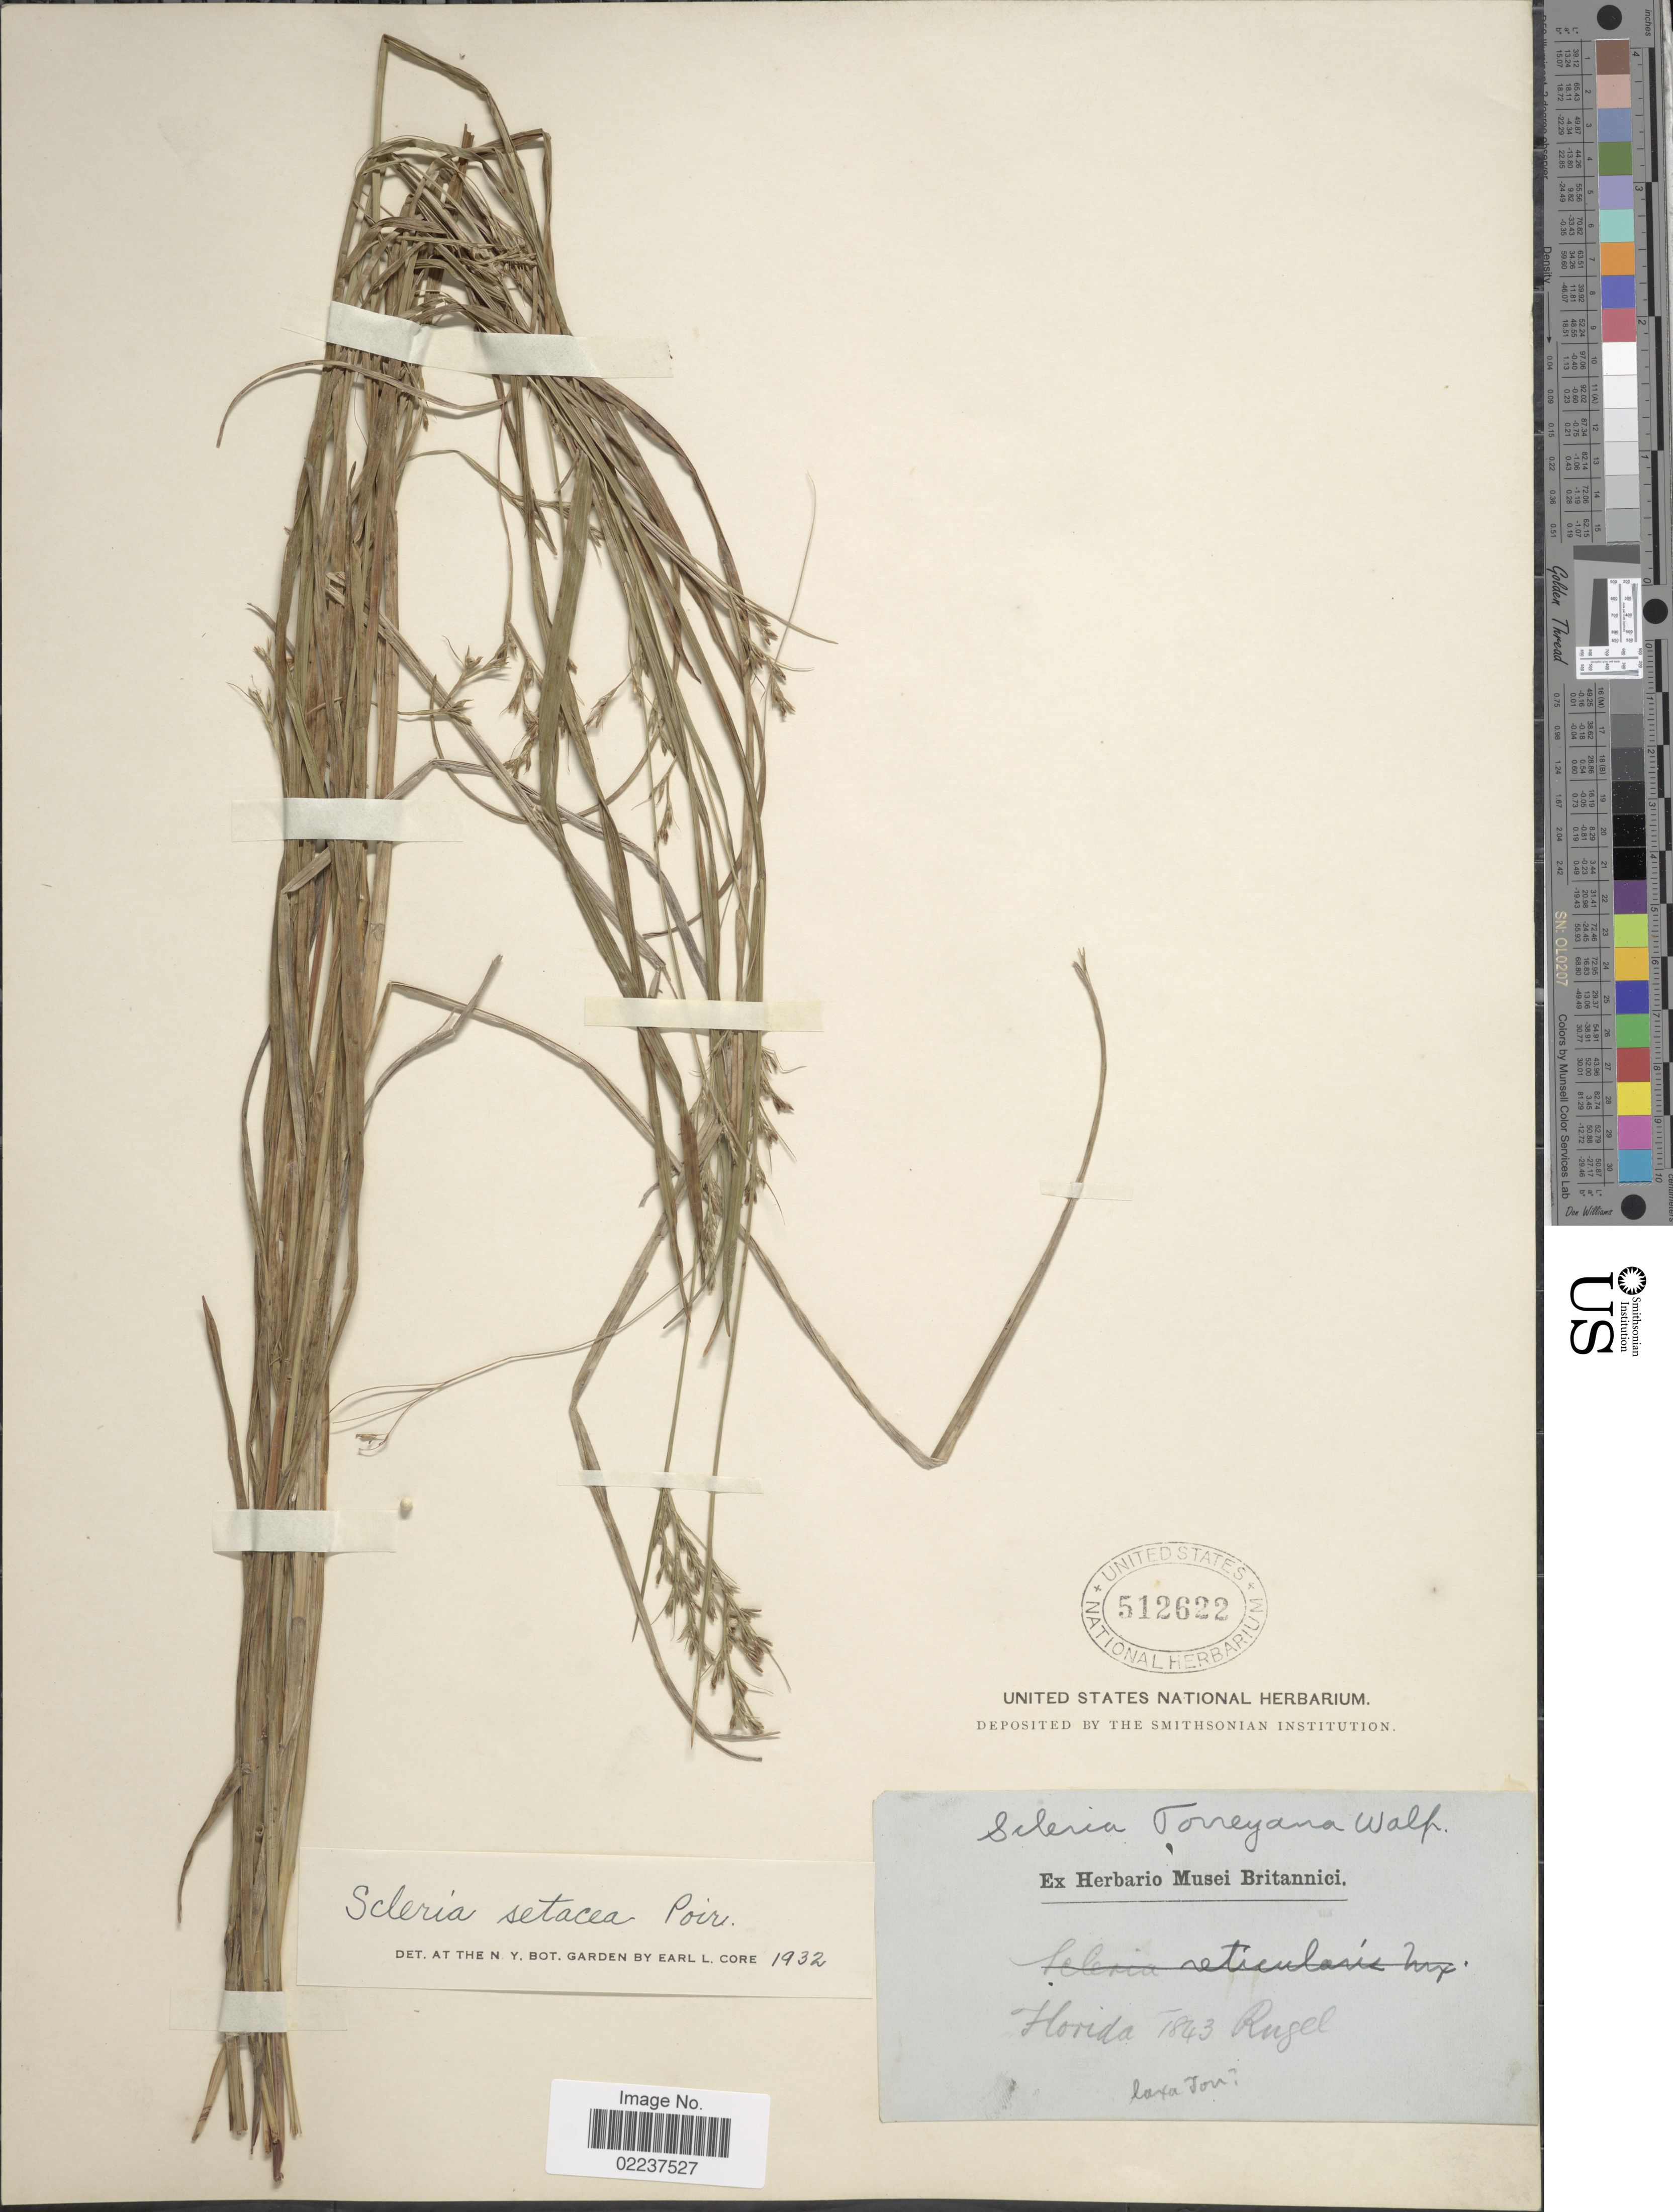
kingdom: Plantae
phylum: Tracheophyta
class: Liliopsida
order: Poales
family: Cyperaceae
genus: Scleria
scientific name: Scleria muehlenbergii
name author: Steud.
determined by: Strong, Mark T., (BOT), Smithsonian Institution - National Museum of Natural History (UNITED STATES)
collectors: Rugel, --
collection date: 1843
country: United States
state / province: Florida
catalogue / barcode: US 512622